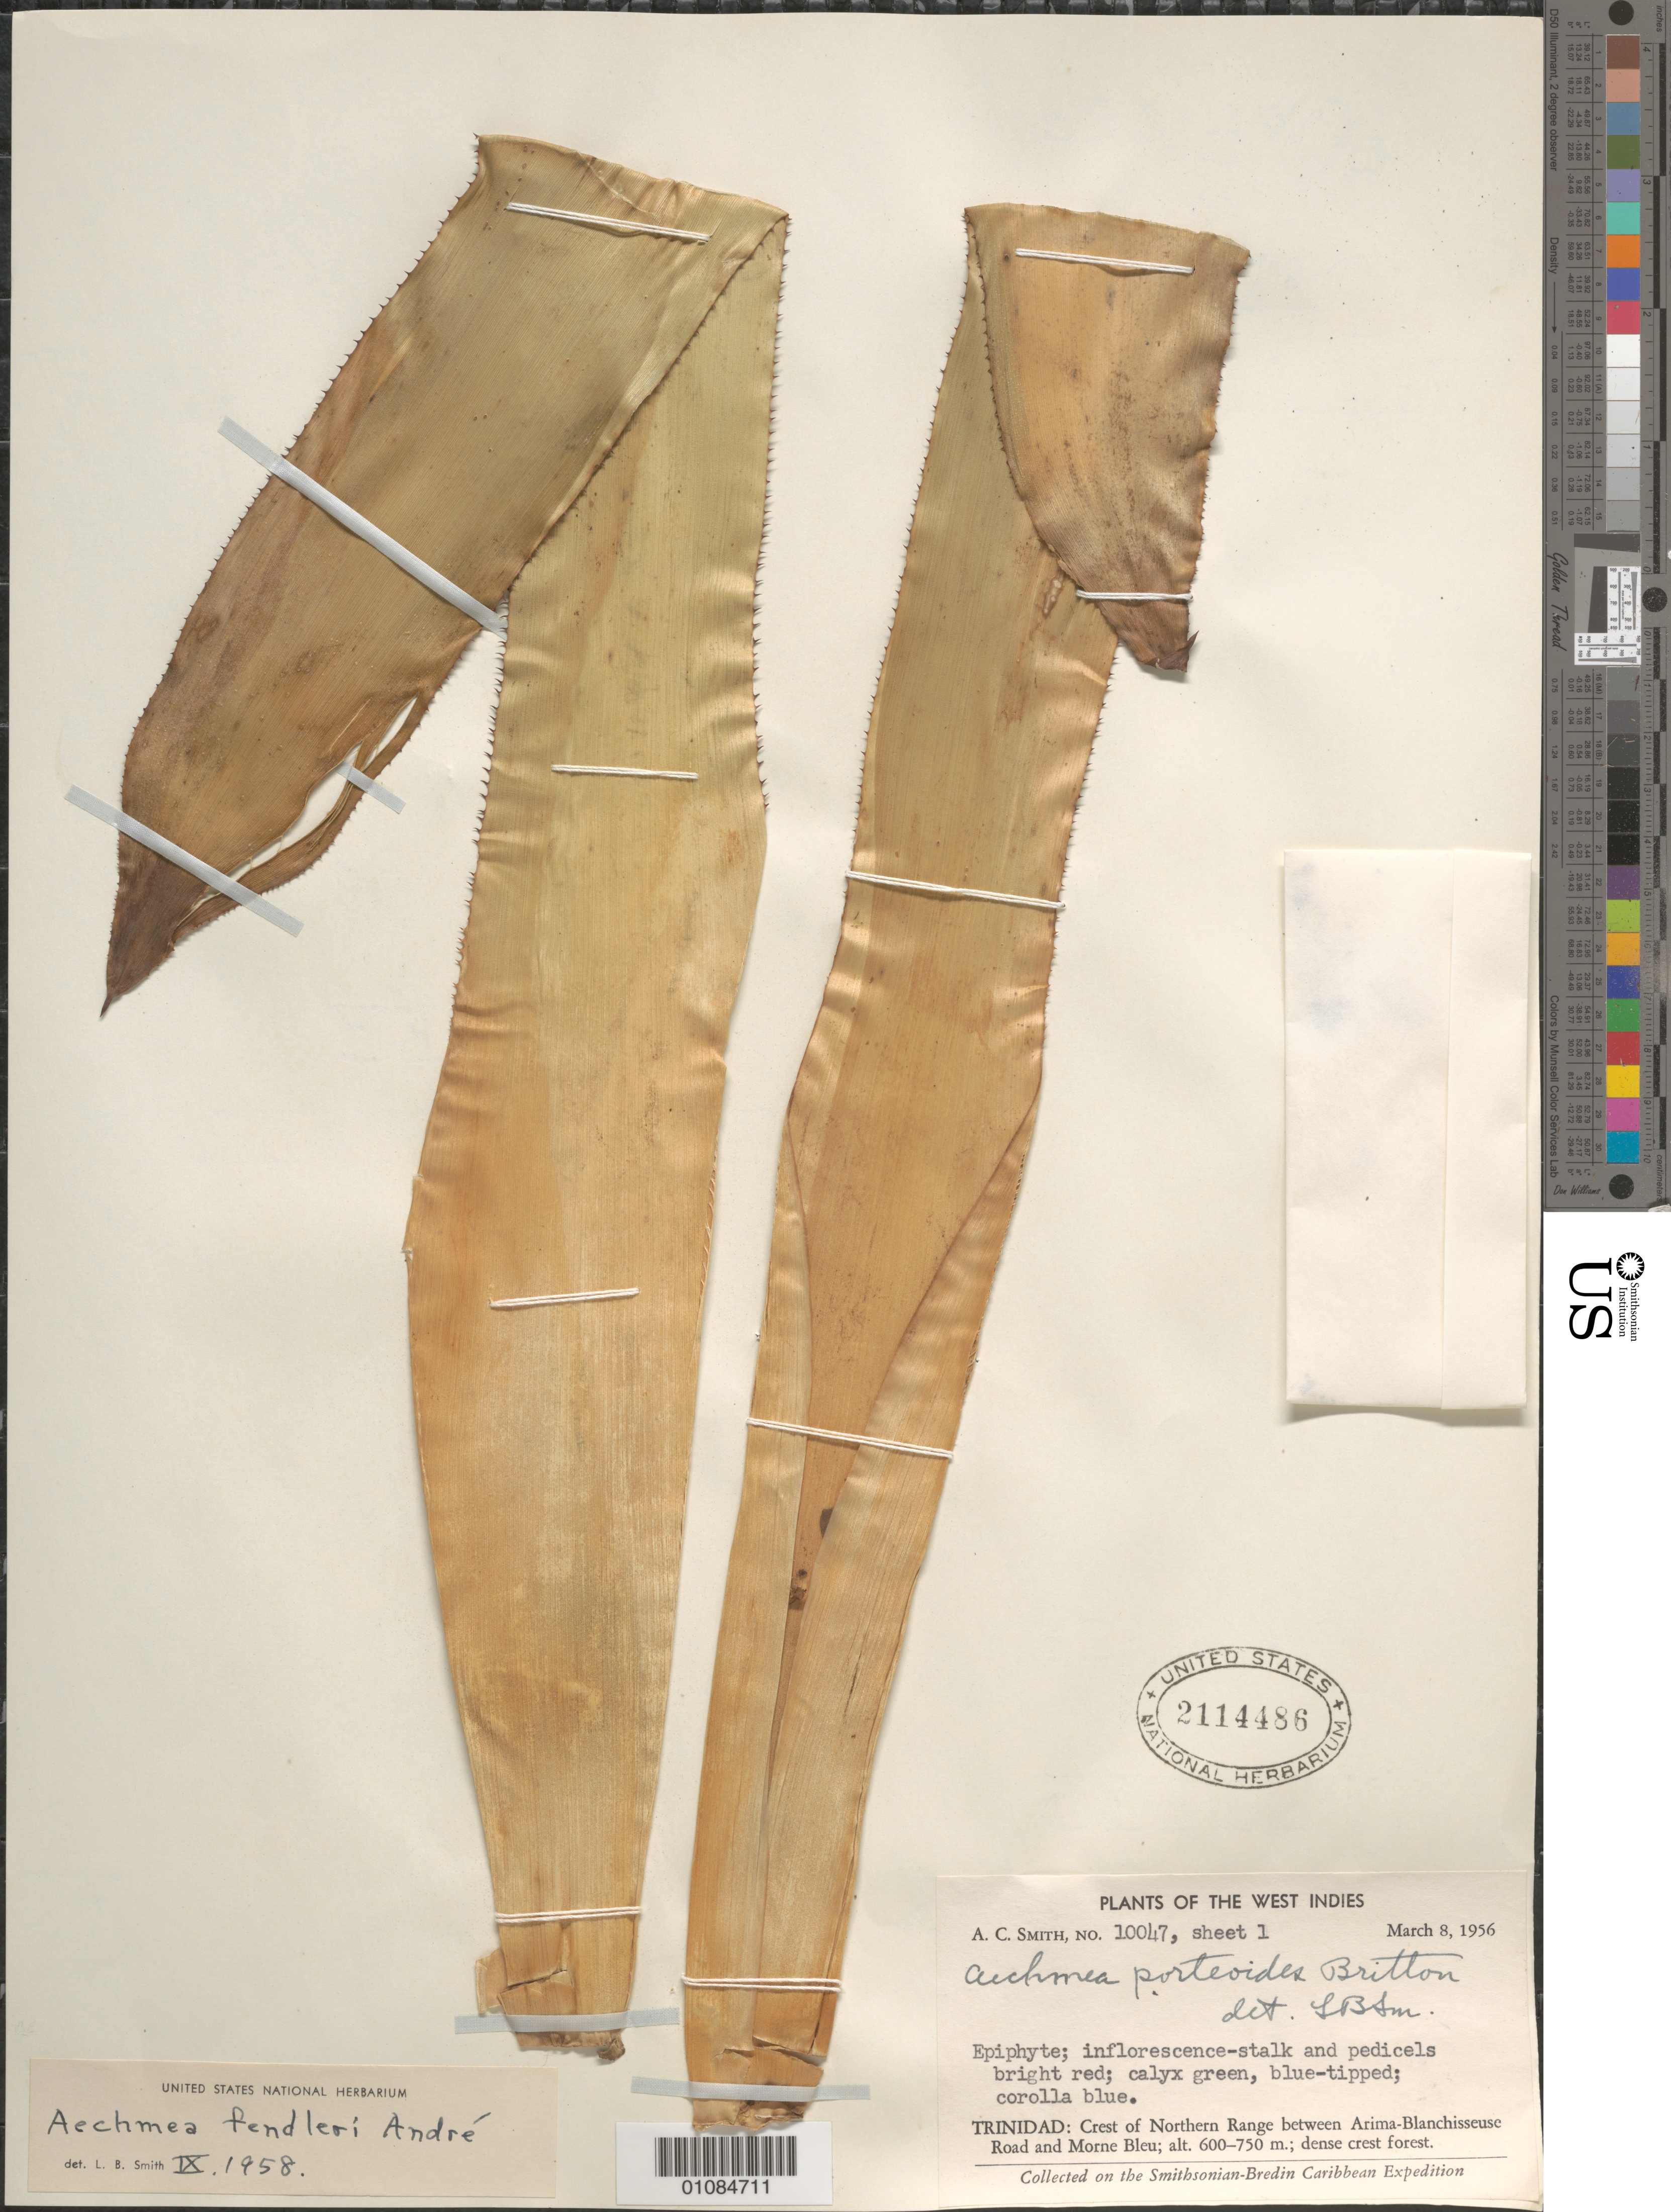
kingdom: Plantae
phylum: Tracheophyta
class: Liliopsida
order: Poales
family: Bromeliaceae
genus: Aechmea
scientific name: Aechmea fendleri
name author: André ex Mez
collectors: A. C. Smith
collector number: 10047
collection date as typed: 08 Mar 1956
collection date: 1956-03-08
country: Trinidad and Tobago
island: Trinidad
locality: Crest of Northern Range between Arima-Blanchisseuse Road and Morne Bleu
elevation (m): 600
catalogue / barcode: US 2114486